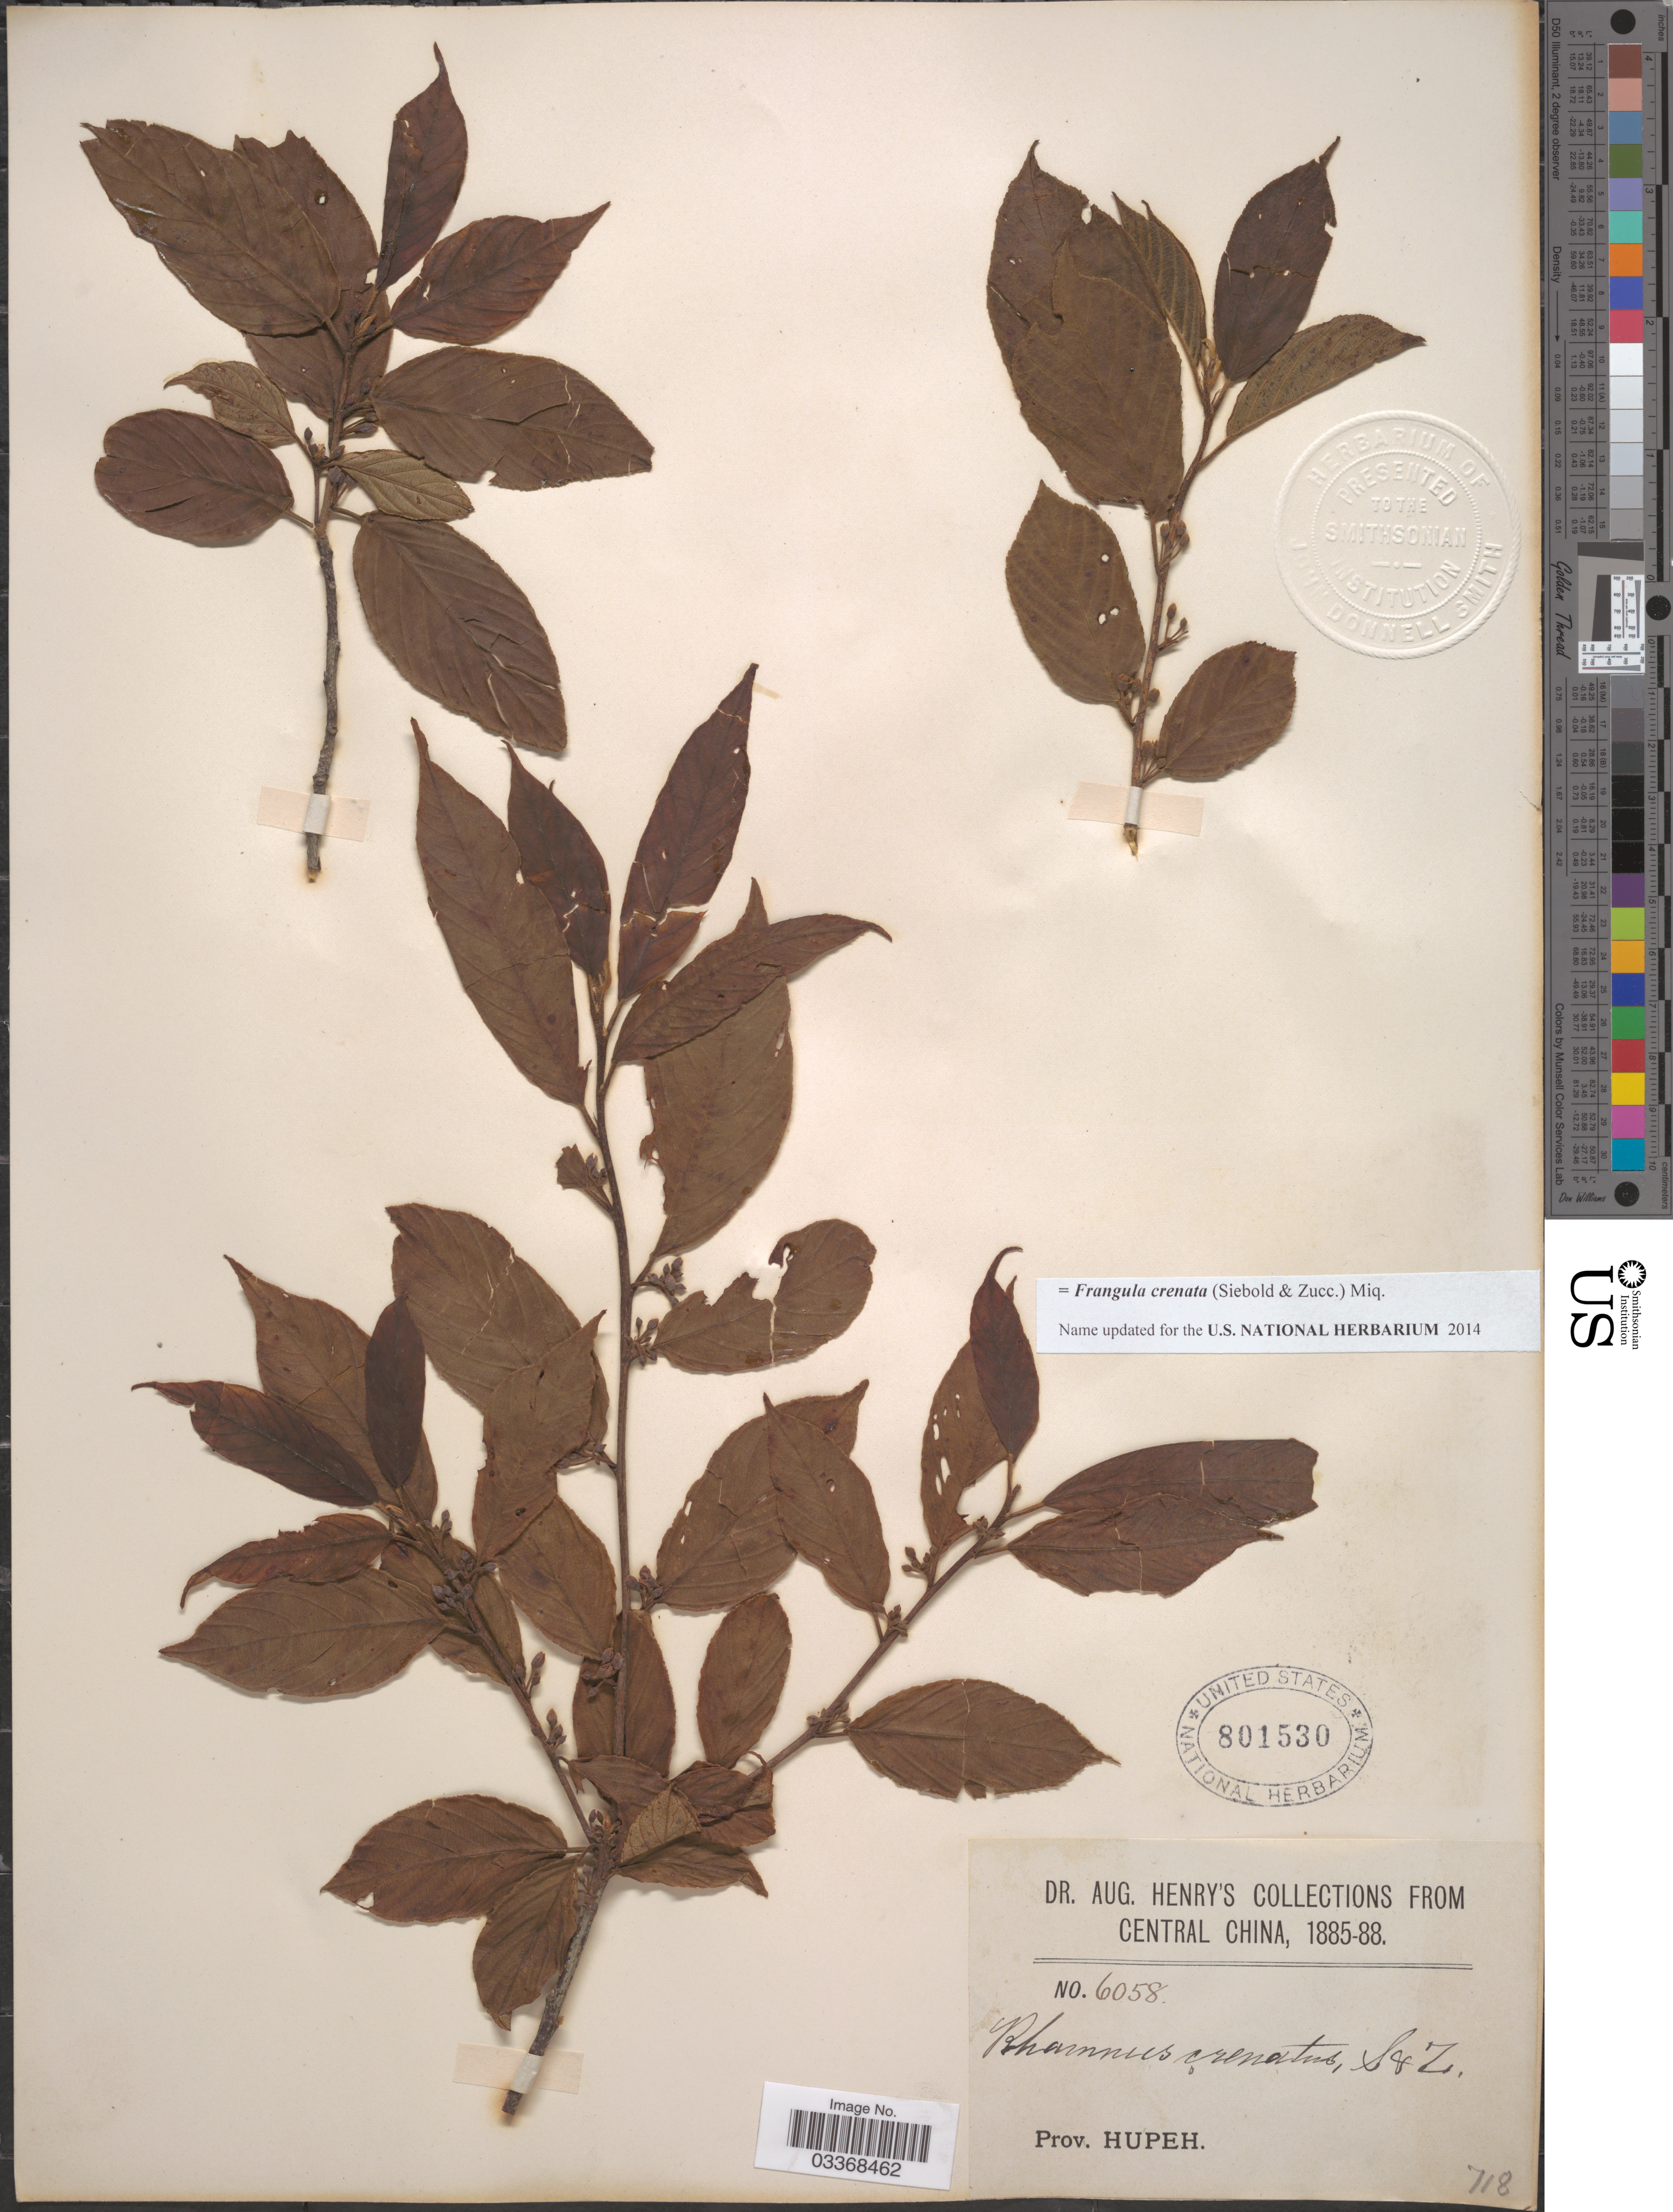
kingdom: Plantae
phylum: Tracheophyta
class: Magnoliopsida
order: Rosales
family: Rhamnaceae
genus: Frangula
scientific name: Frangula crenata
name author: (Siebold & Zucc.) Miq.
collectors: A. Henry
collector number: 6058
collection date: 1885/1888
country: China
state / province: Hubei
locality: Central China. Prov. Hupeh.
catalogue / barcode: US 801530